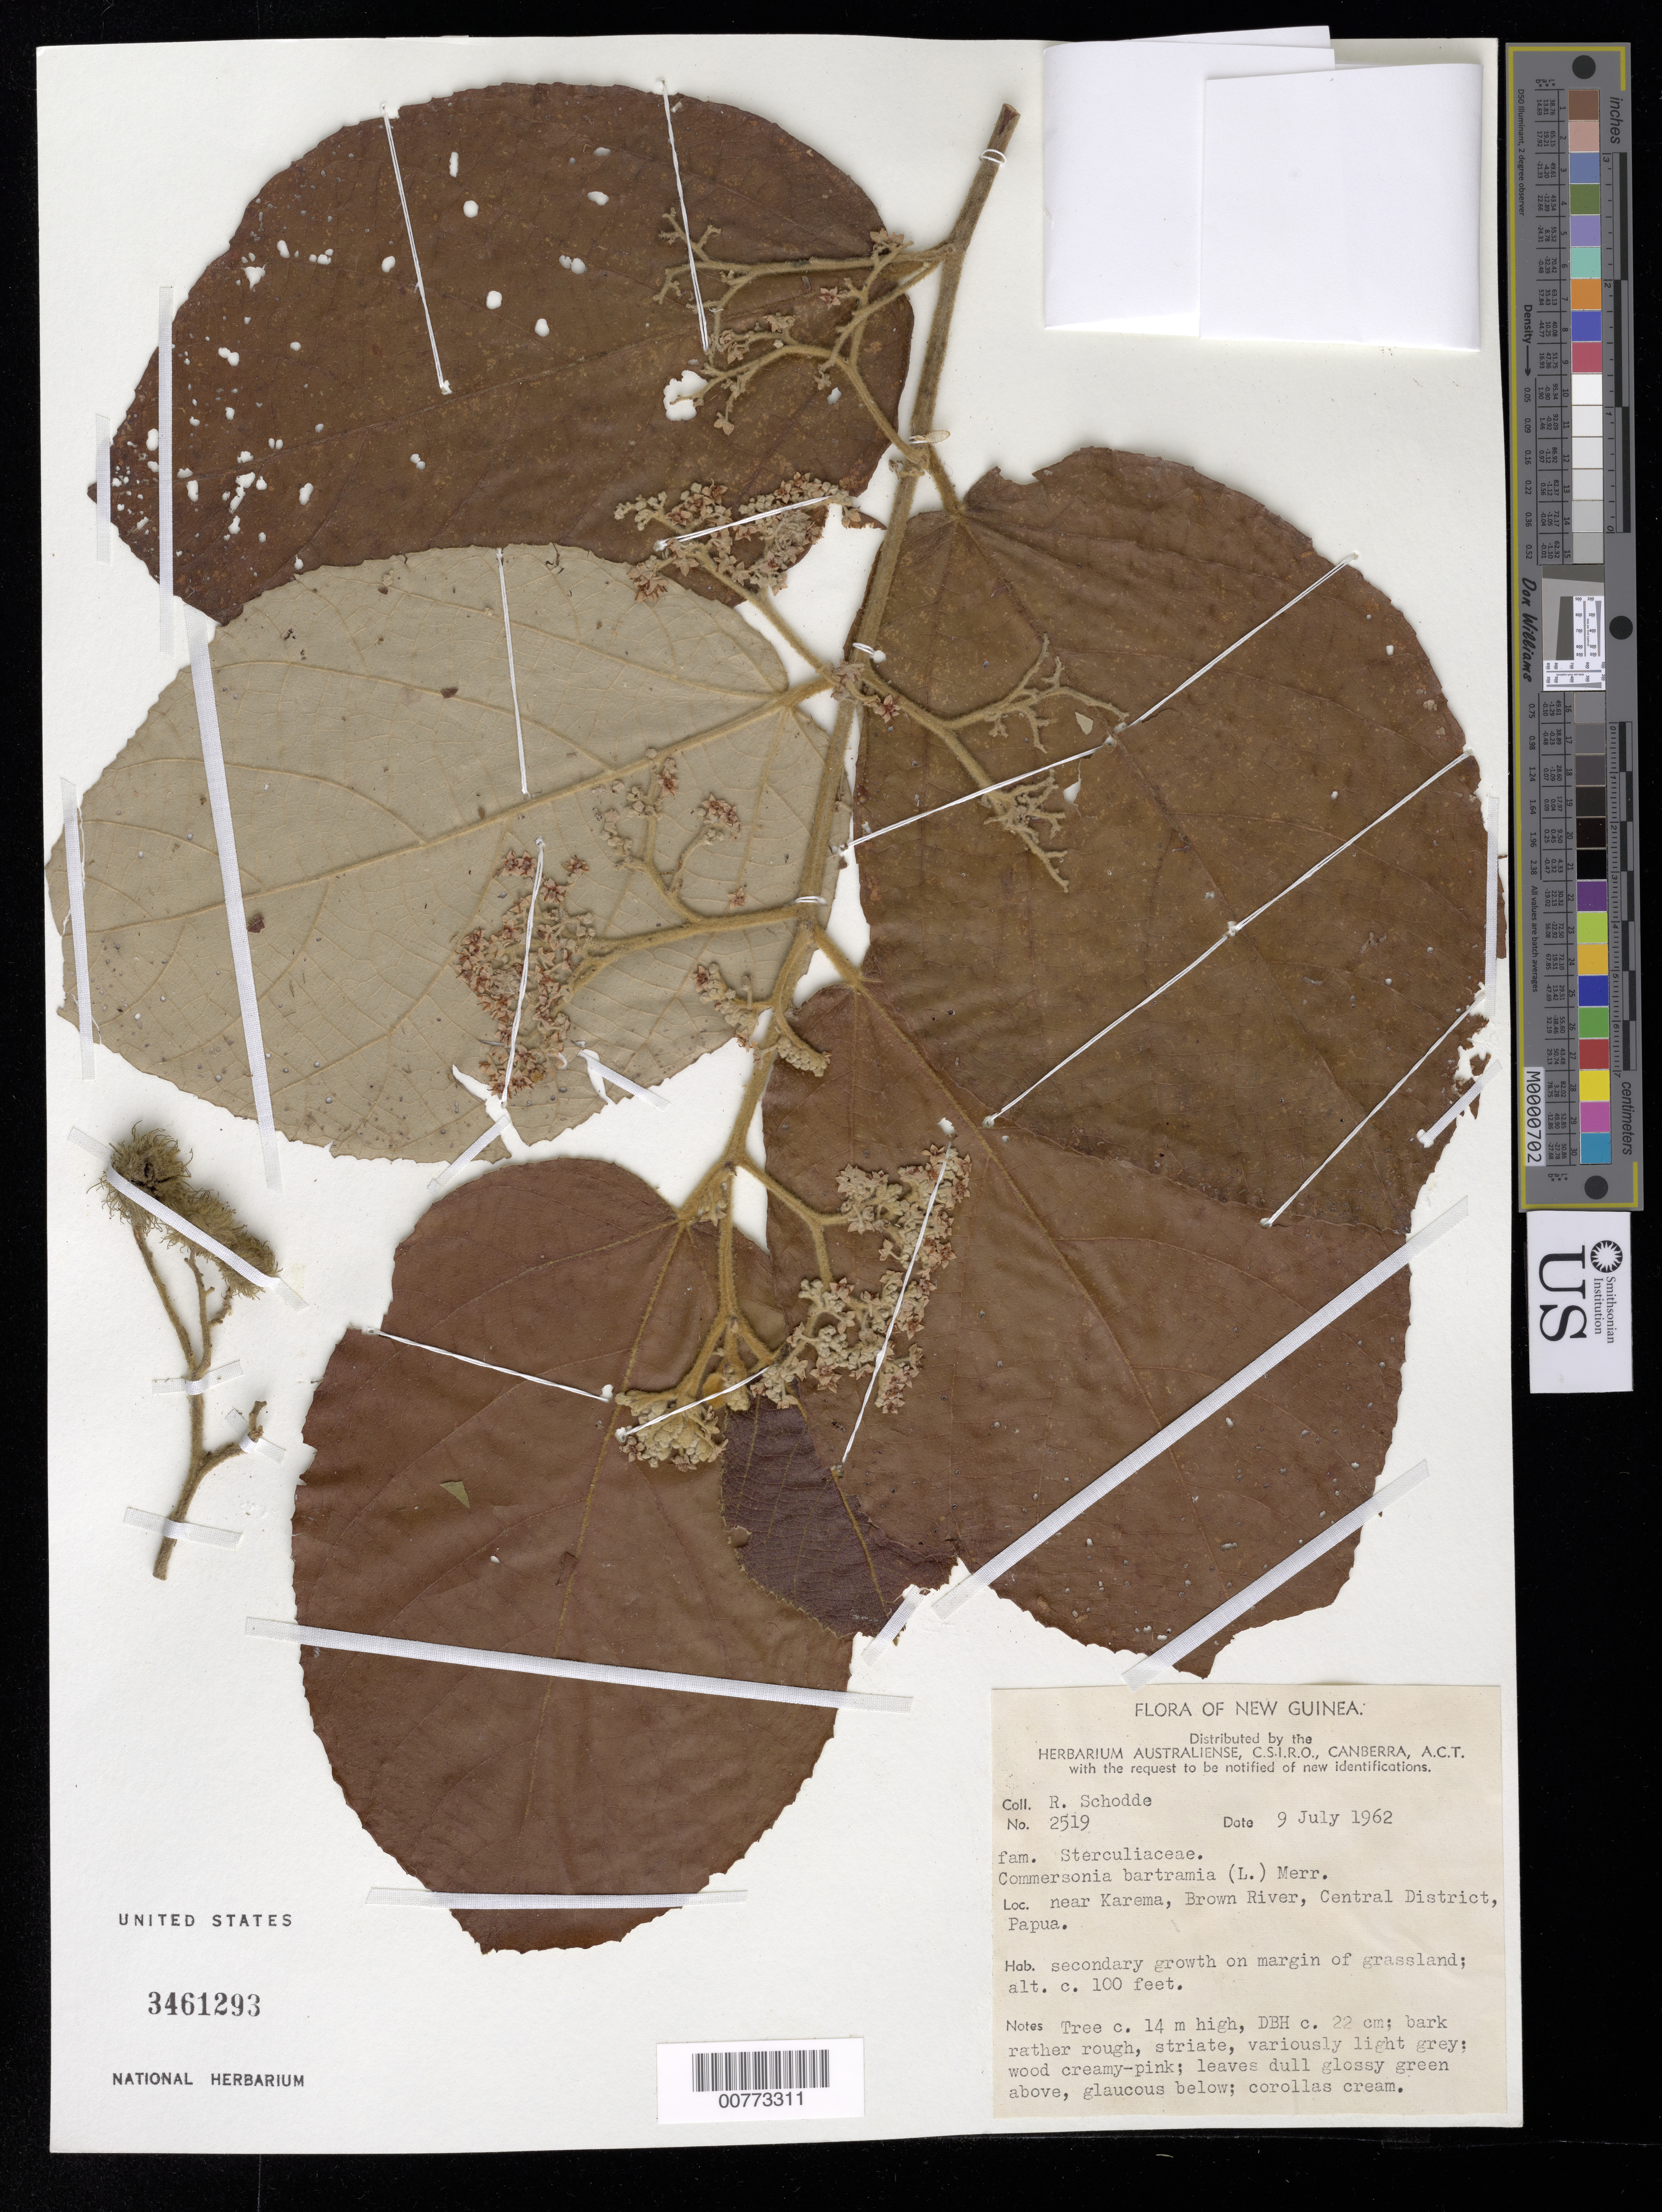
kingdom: Plantae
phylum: Tracheophyta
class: Magnoliopsida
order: Malvales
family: Malvaceae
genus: Commersonia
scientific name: Commersonia bartramia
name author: (L.) Merr.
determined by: Schodde, R.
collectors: R. Schodde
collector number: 2519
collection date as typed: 09 Jul 1962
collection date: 1962-07-09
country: Papua New Guinea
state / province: Central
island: New Guinea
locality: Near Karema, Brown River.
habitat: Secondary growth on margin of grassland.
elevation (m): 30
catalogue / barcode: US 3461293